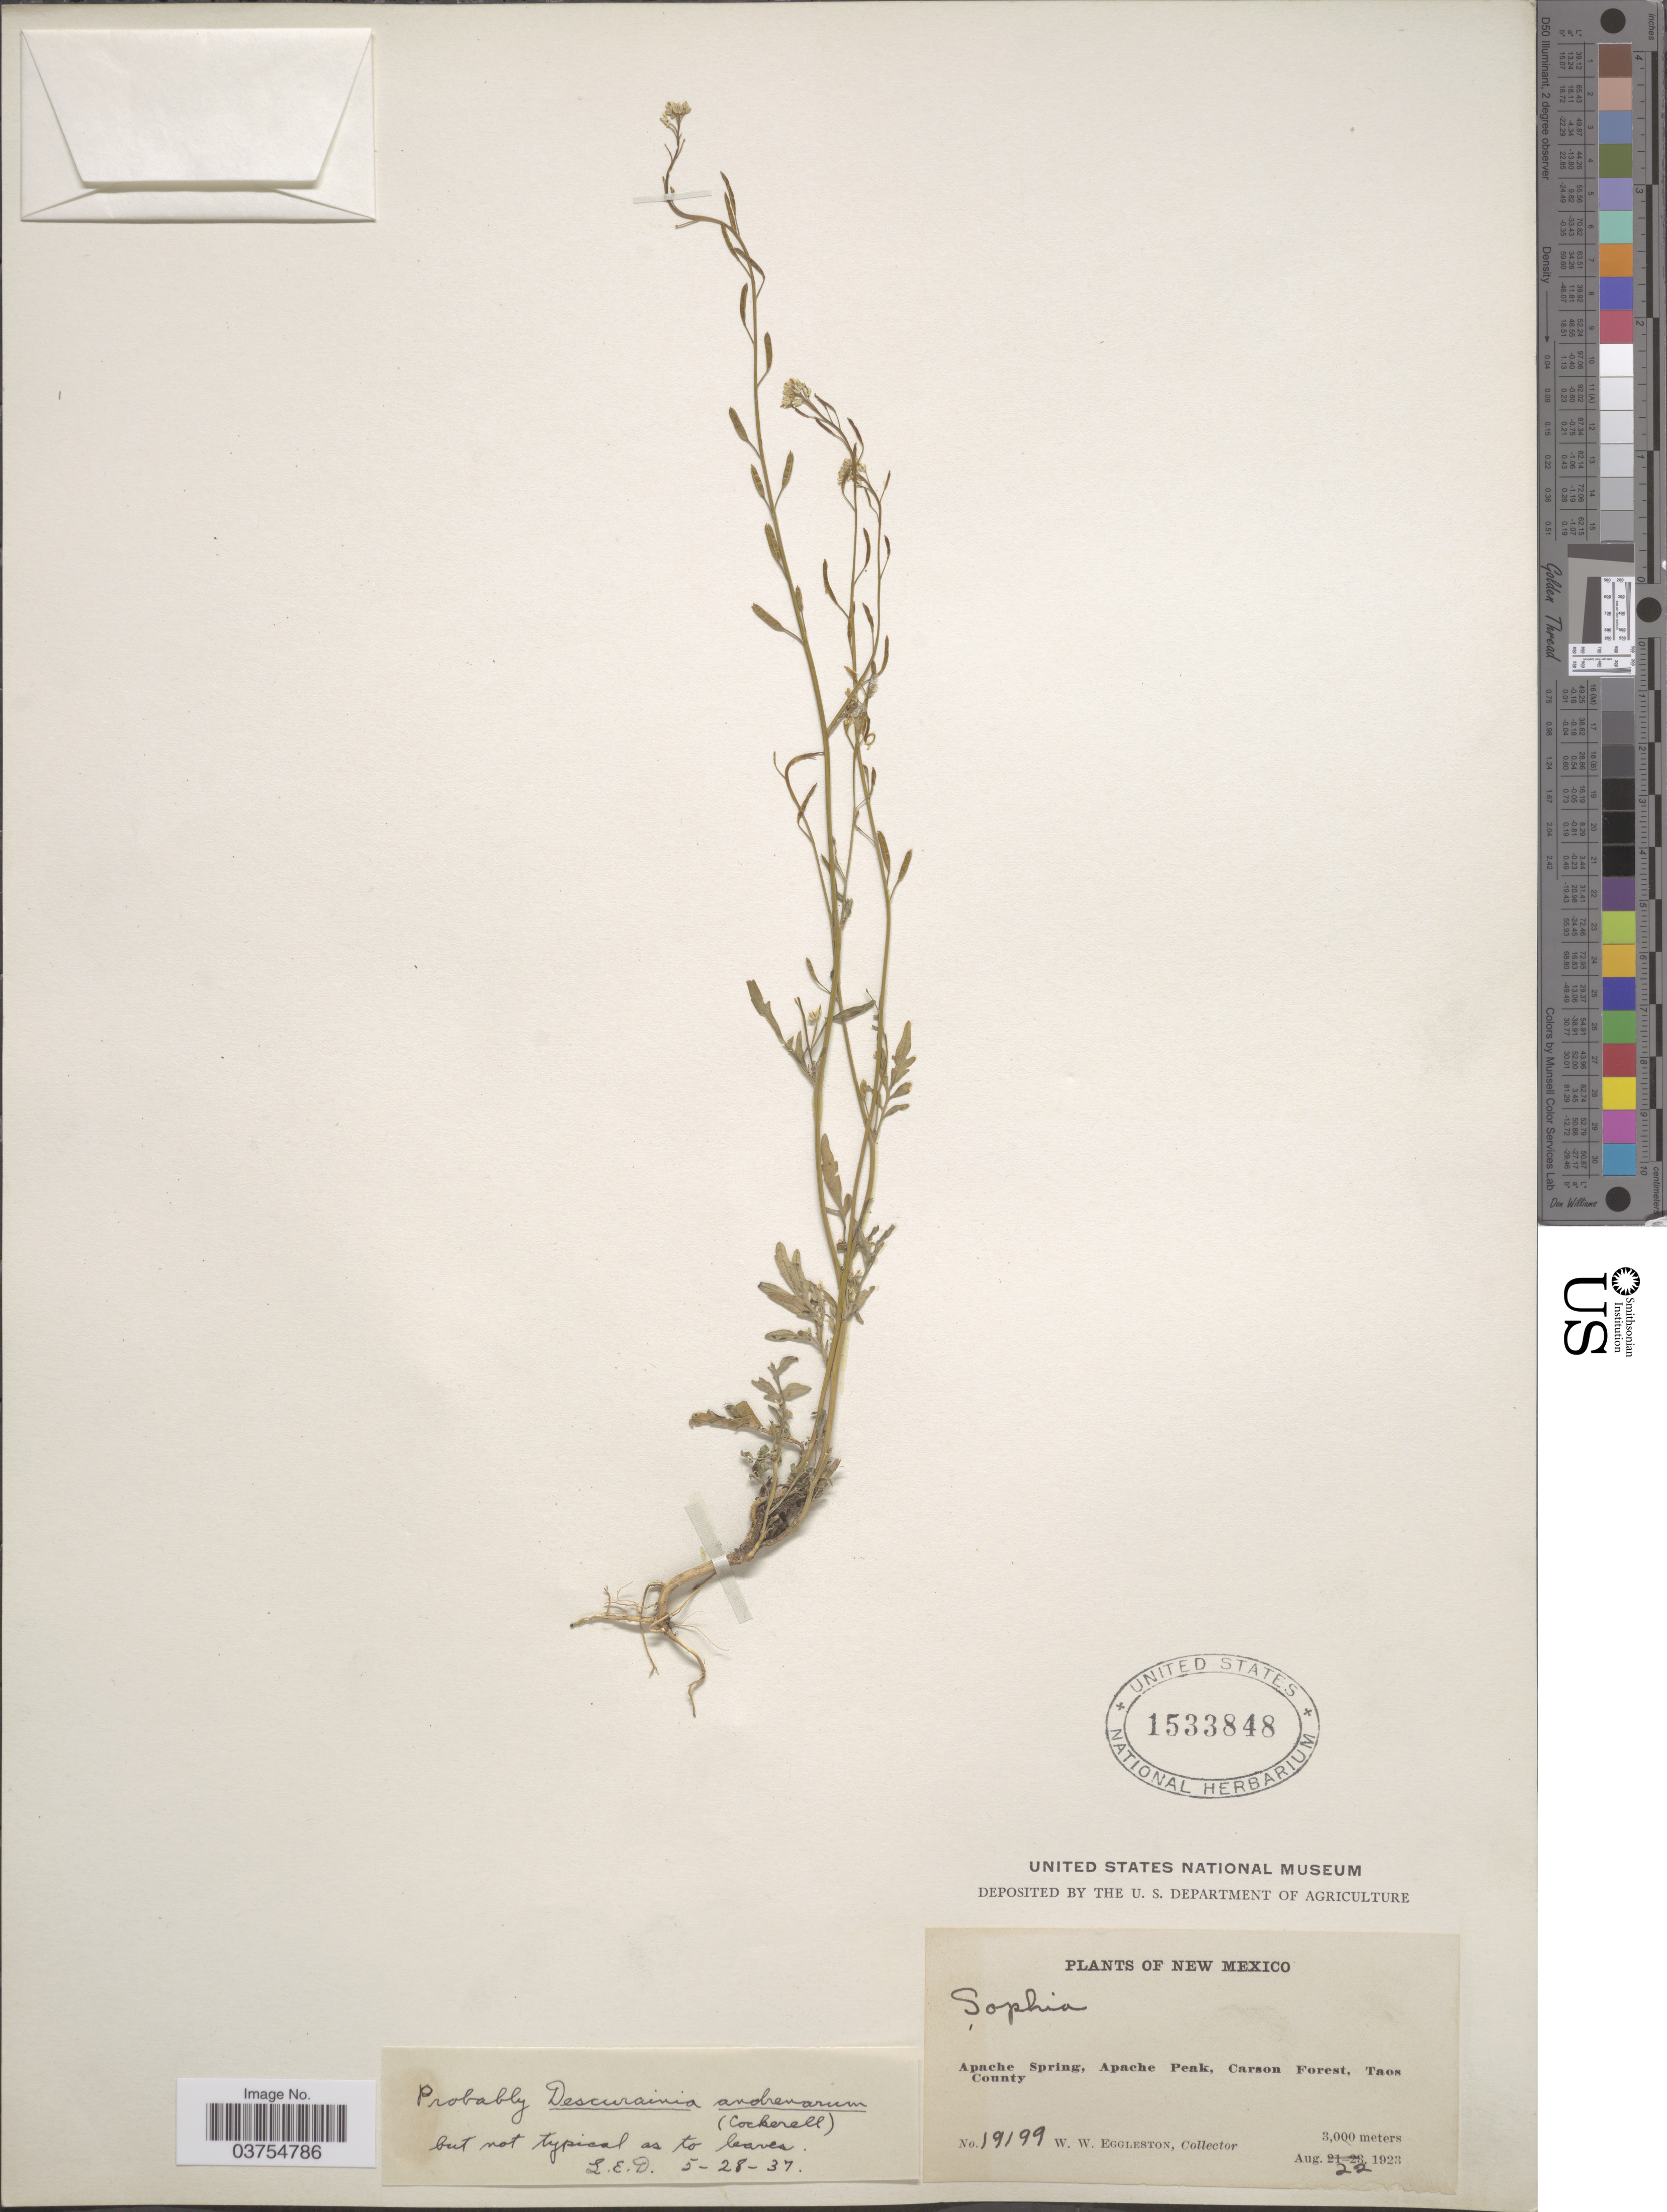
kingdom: Plantae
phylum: Tracheophyta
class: Magnoliopsida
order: Brassicales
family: Brassicaceae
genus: Descurainia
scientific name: Descurainia pinnata subsp. halictorum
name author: (Cockerell) Detling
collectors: W. W. Eggleston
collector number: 19199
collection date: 1923-08-22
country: United States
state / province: New Mexico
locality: Apache Spring, Apache Peak, Carson Forest, Taos County.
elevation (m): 3000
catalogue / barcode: US 1533848